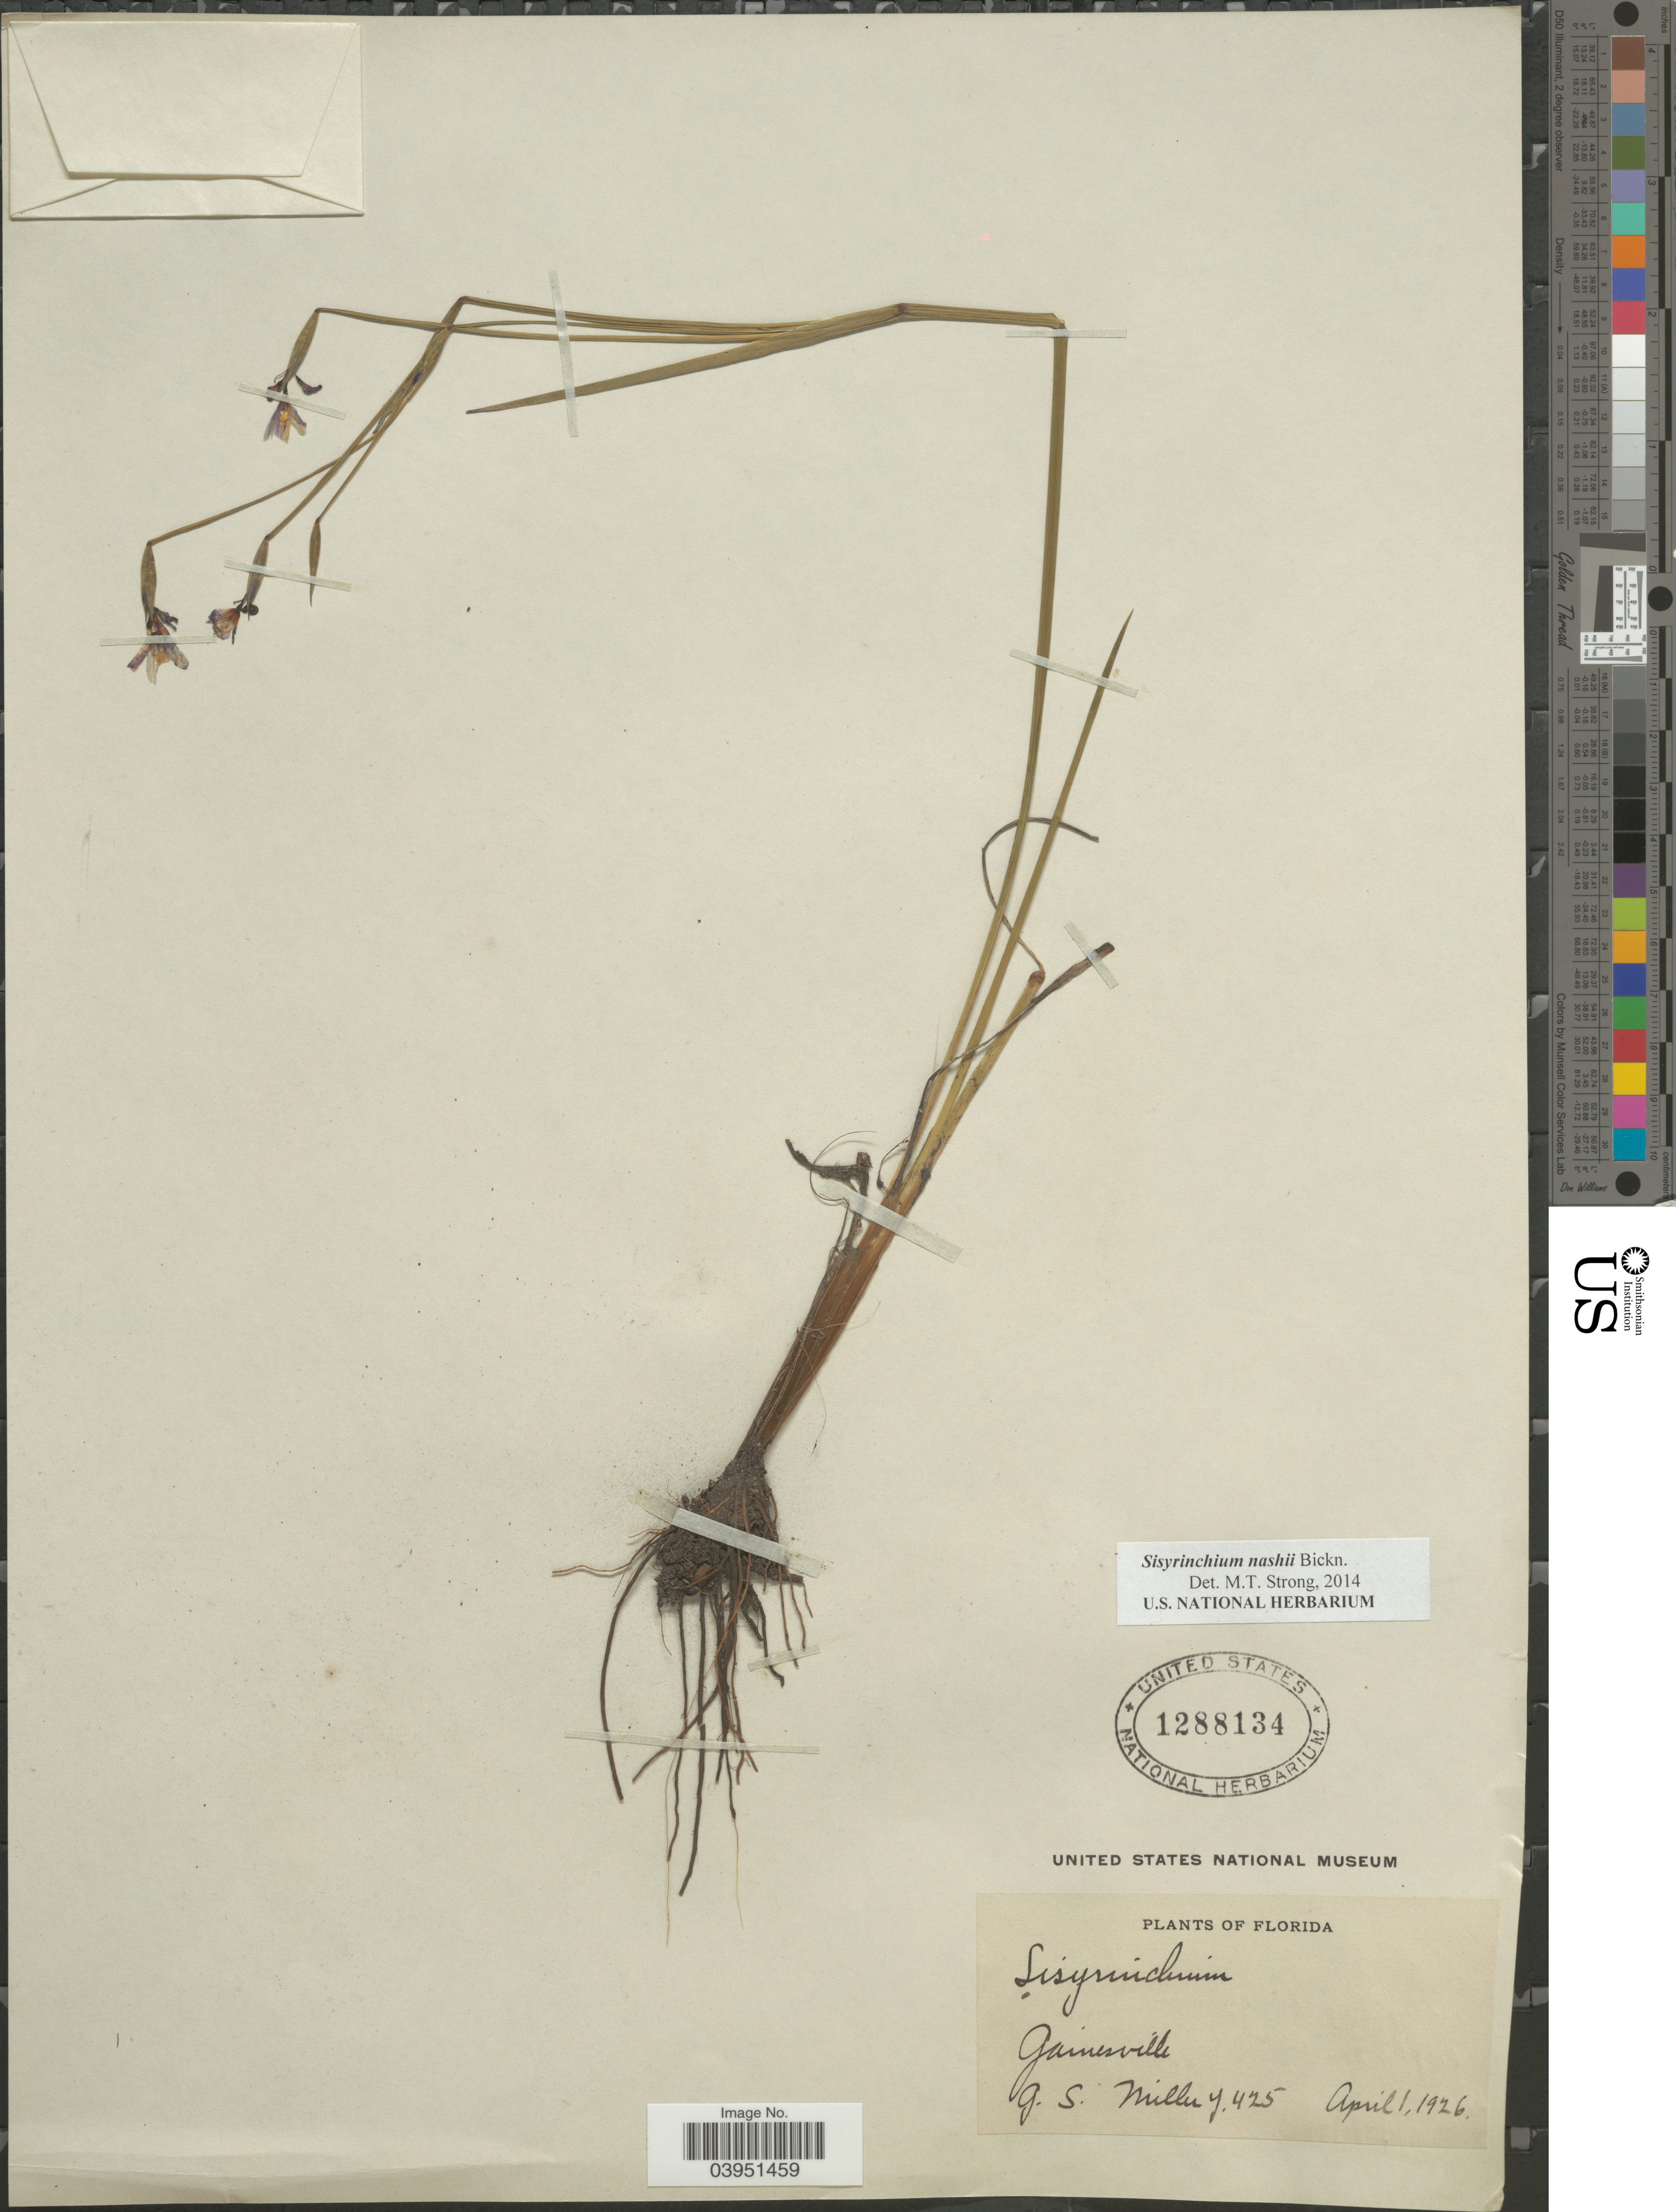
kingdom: Plantae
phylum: Tracheophyta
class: Liliopsida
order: Asparagales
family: Iridaceae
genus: Sisyrinchium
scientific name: Sisyrinchium nashii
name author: E.P. Bicknell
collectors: G. S. Miller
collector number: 425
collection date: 1926-04-01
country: United States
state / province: Florida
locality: Gainesville.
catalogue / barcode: US 1288134